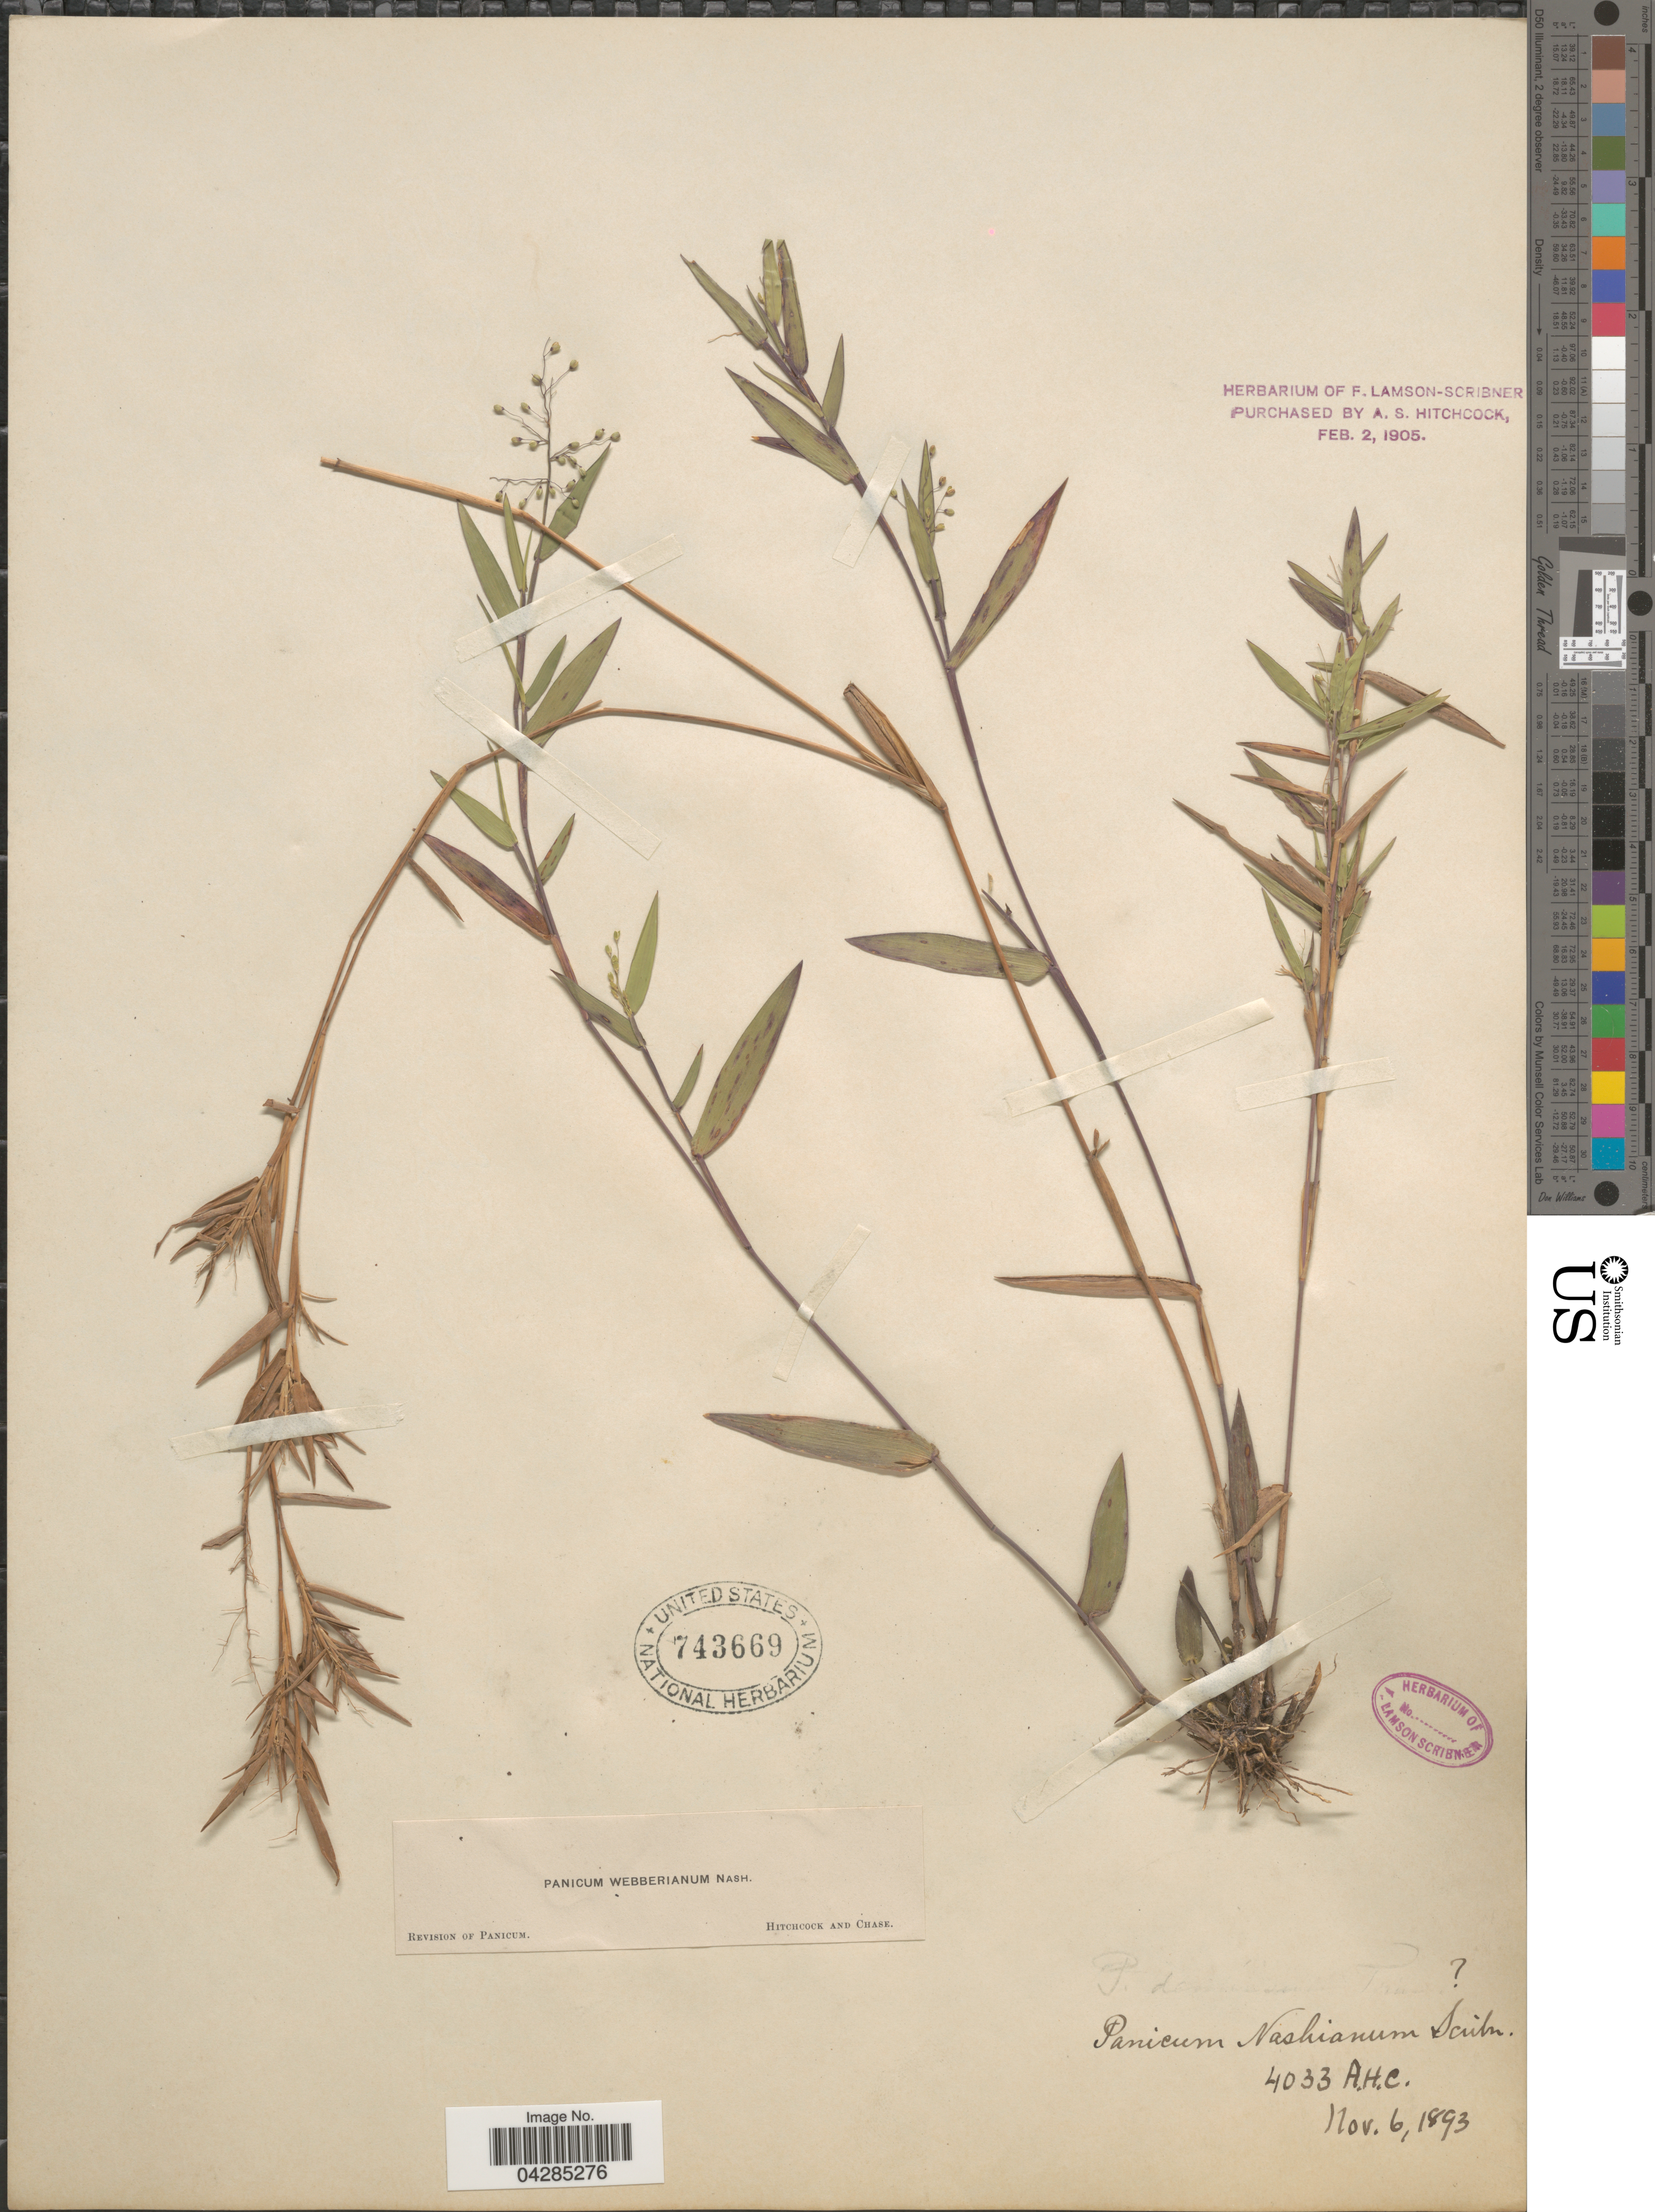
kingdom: Plantae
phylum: Tracheophyta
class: Liliopsida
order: Poales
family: Poaceae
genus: Dichanthelium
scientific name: Dichanthelium portoricense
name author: (Desv. ex Ham.) B.F. Hansen & Wunderlin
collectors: A. H. C.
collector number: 4033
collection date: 1893-11-06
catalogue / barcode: US 743669